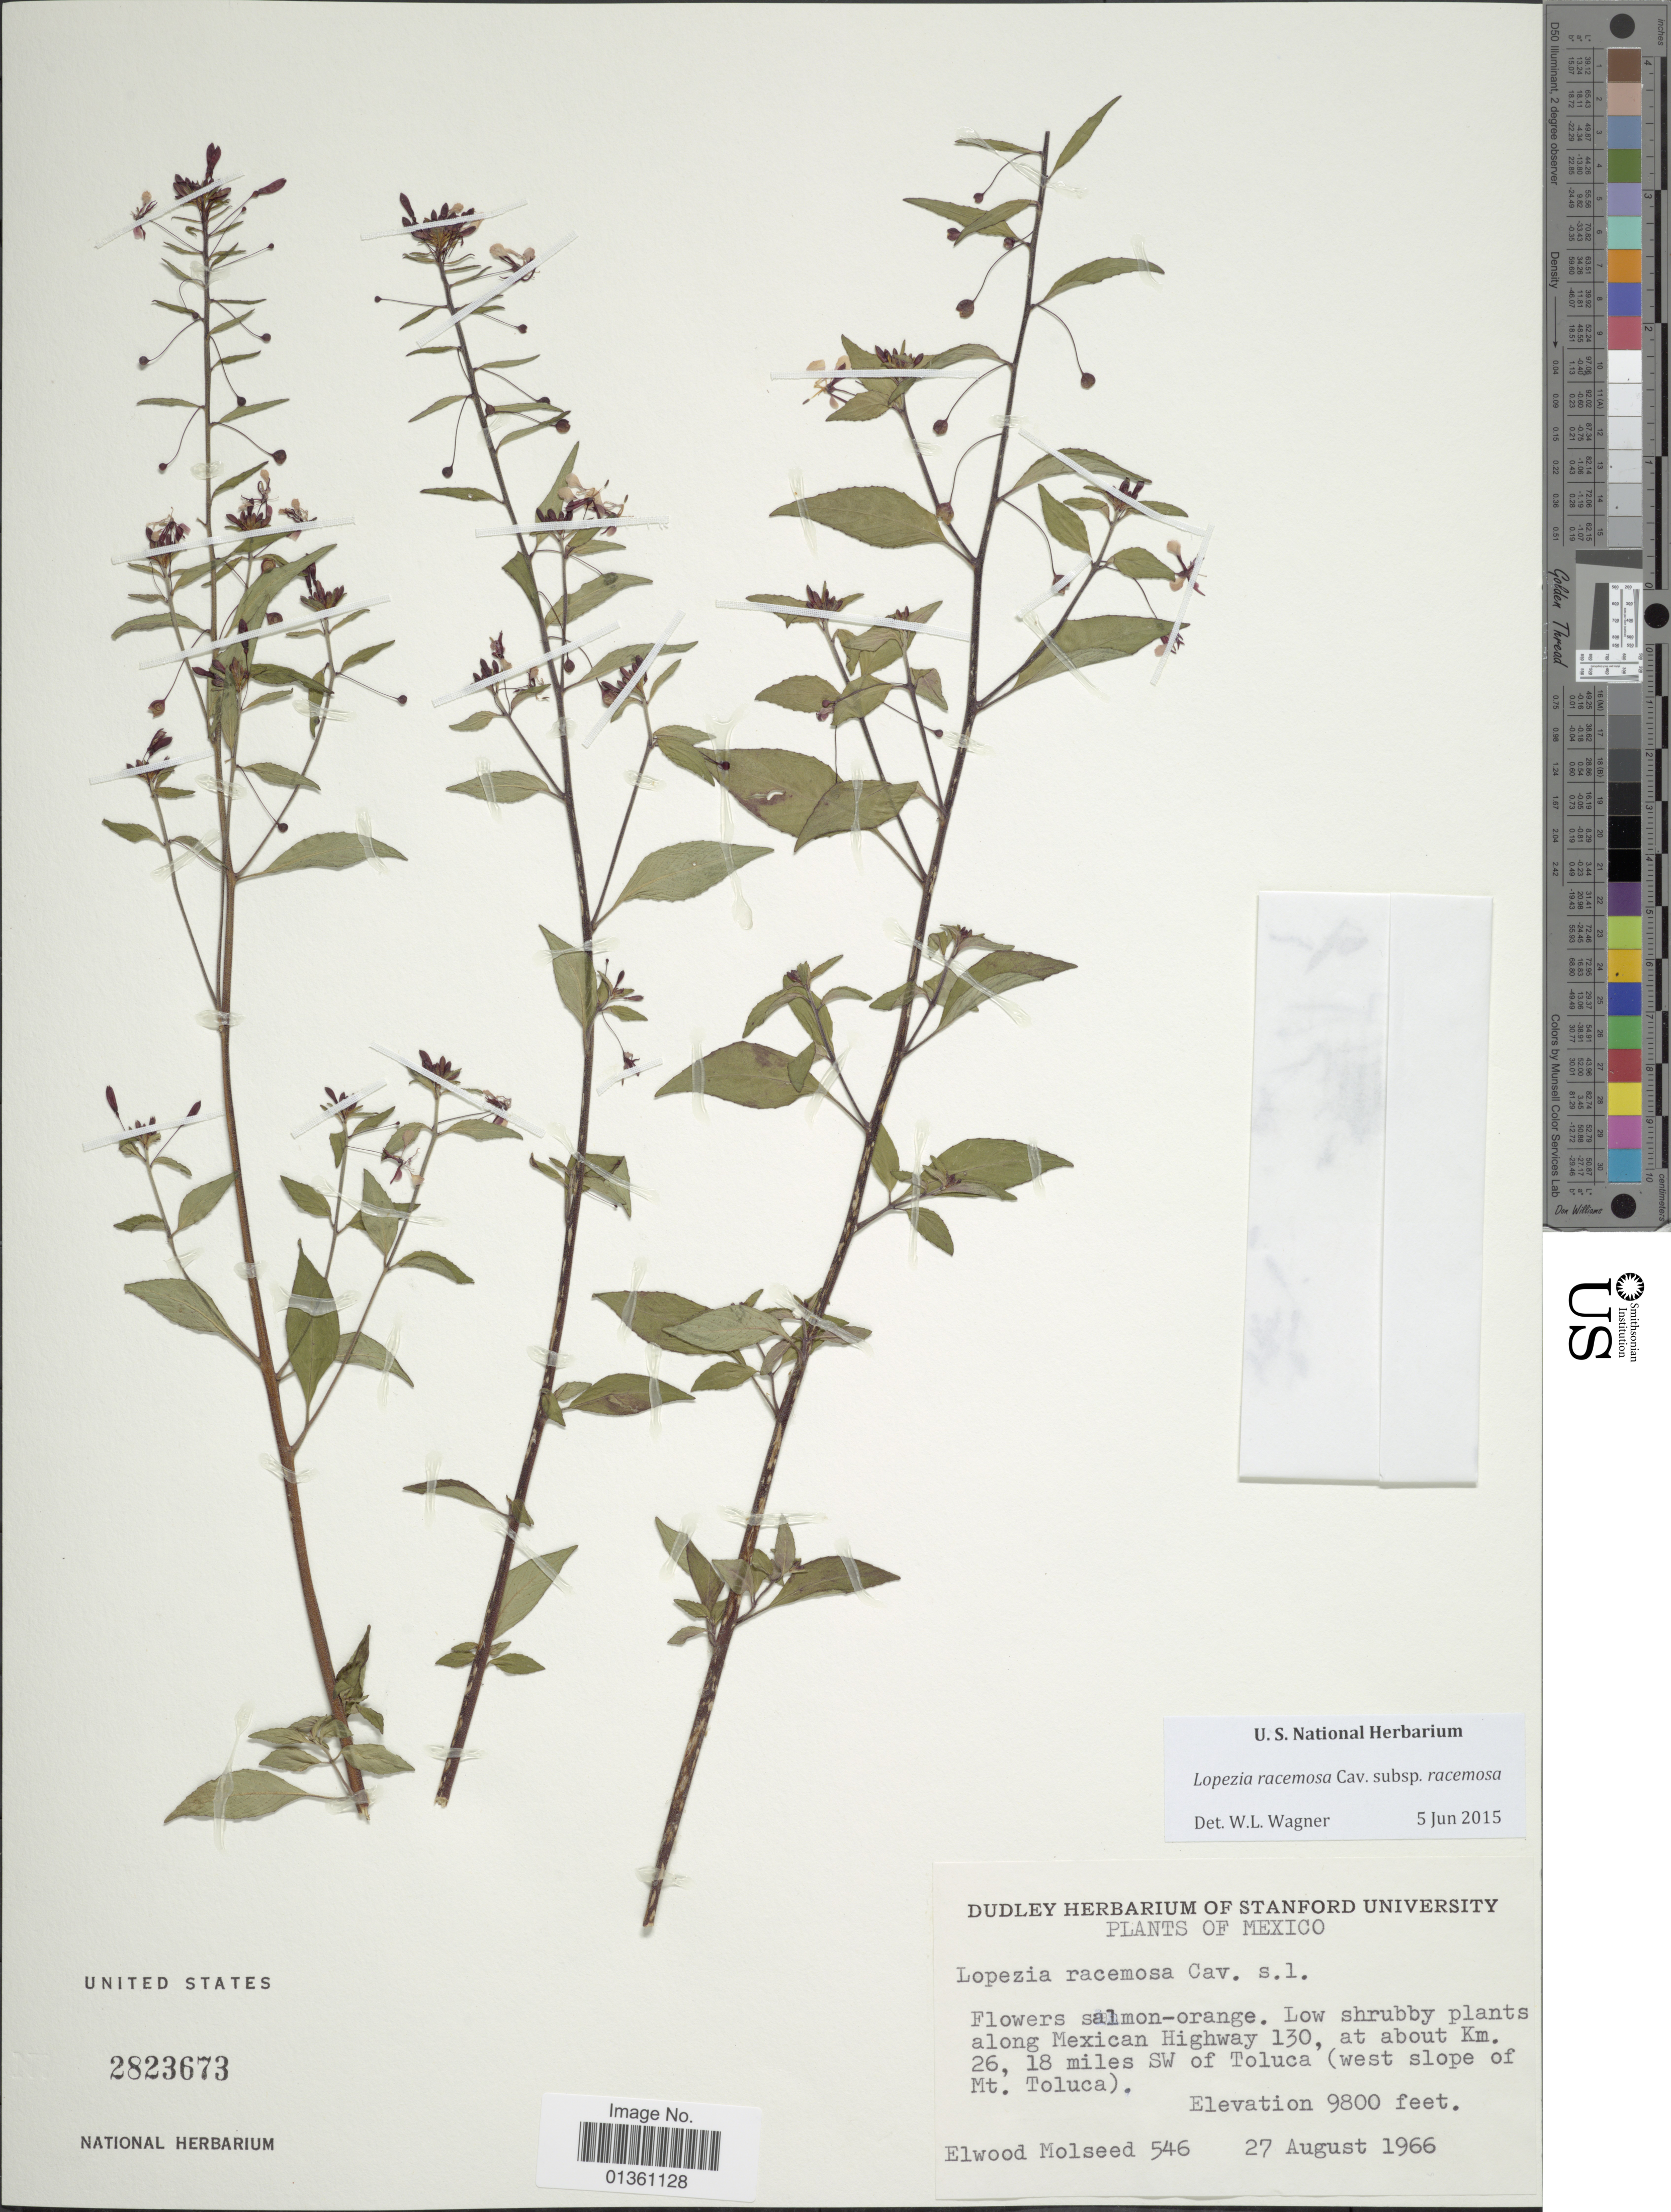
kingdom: Plantae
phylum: Tracheophyta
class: Magnoliopsida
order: Myrtales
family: Onagraceae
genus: Lopezia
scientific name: Lopezia racemosa subsp. racemosa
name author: Cav.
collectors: E. W. Molseed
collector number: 546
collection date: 1966-08-27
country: Mexico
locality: Along Mexican Highway 130, at about Km. 26, 18 miles SW of Toluca (west slope of Mt. Toluca)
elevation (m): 2987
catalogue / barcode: US 2823673